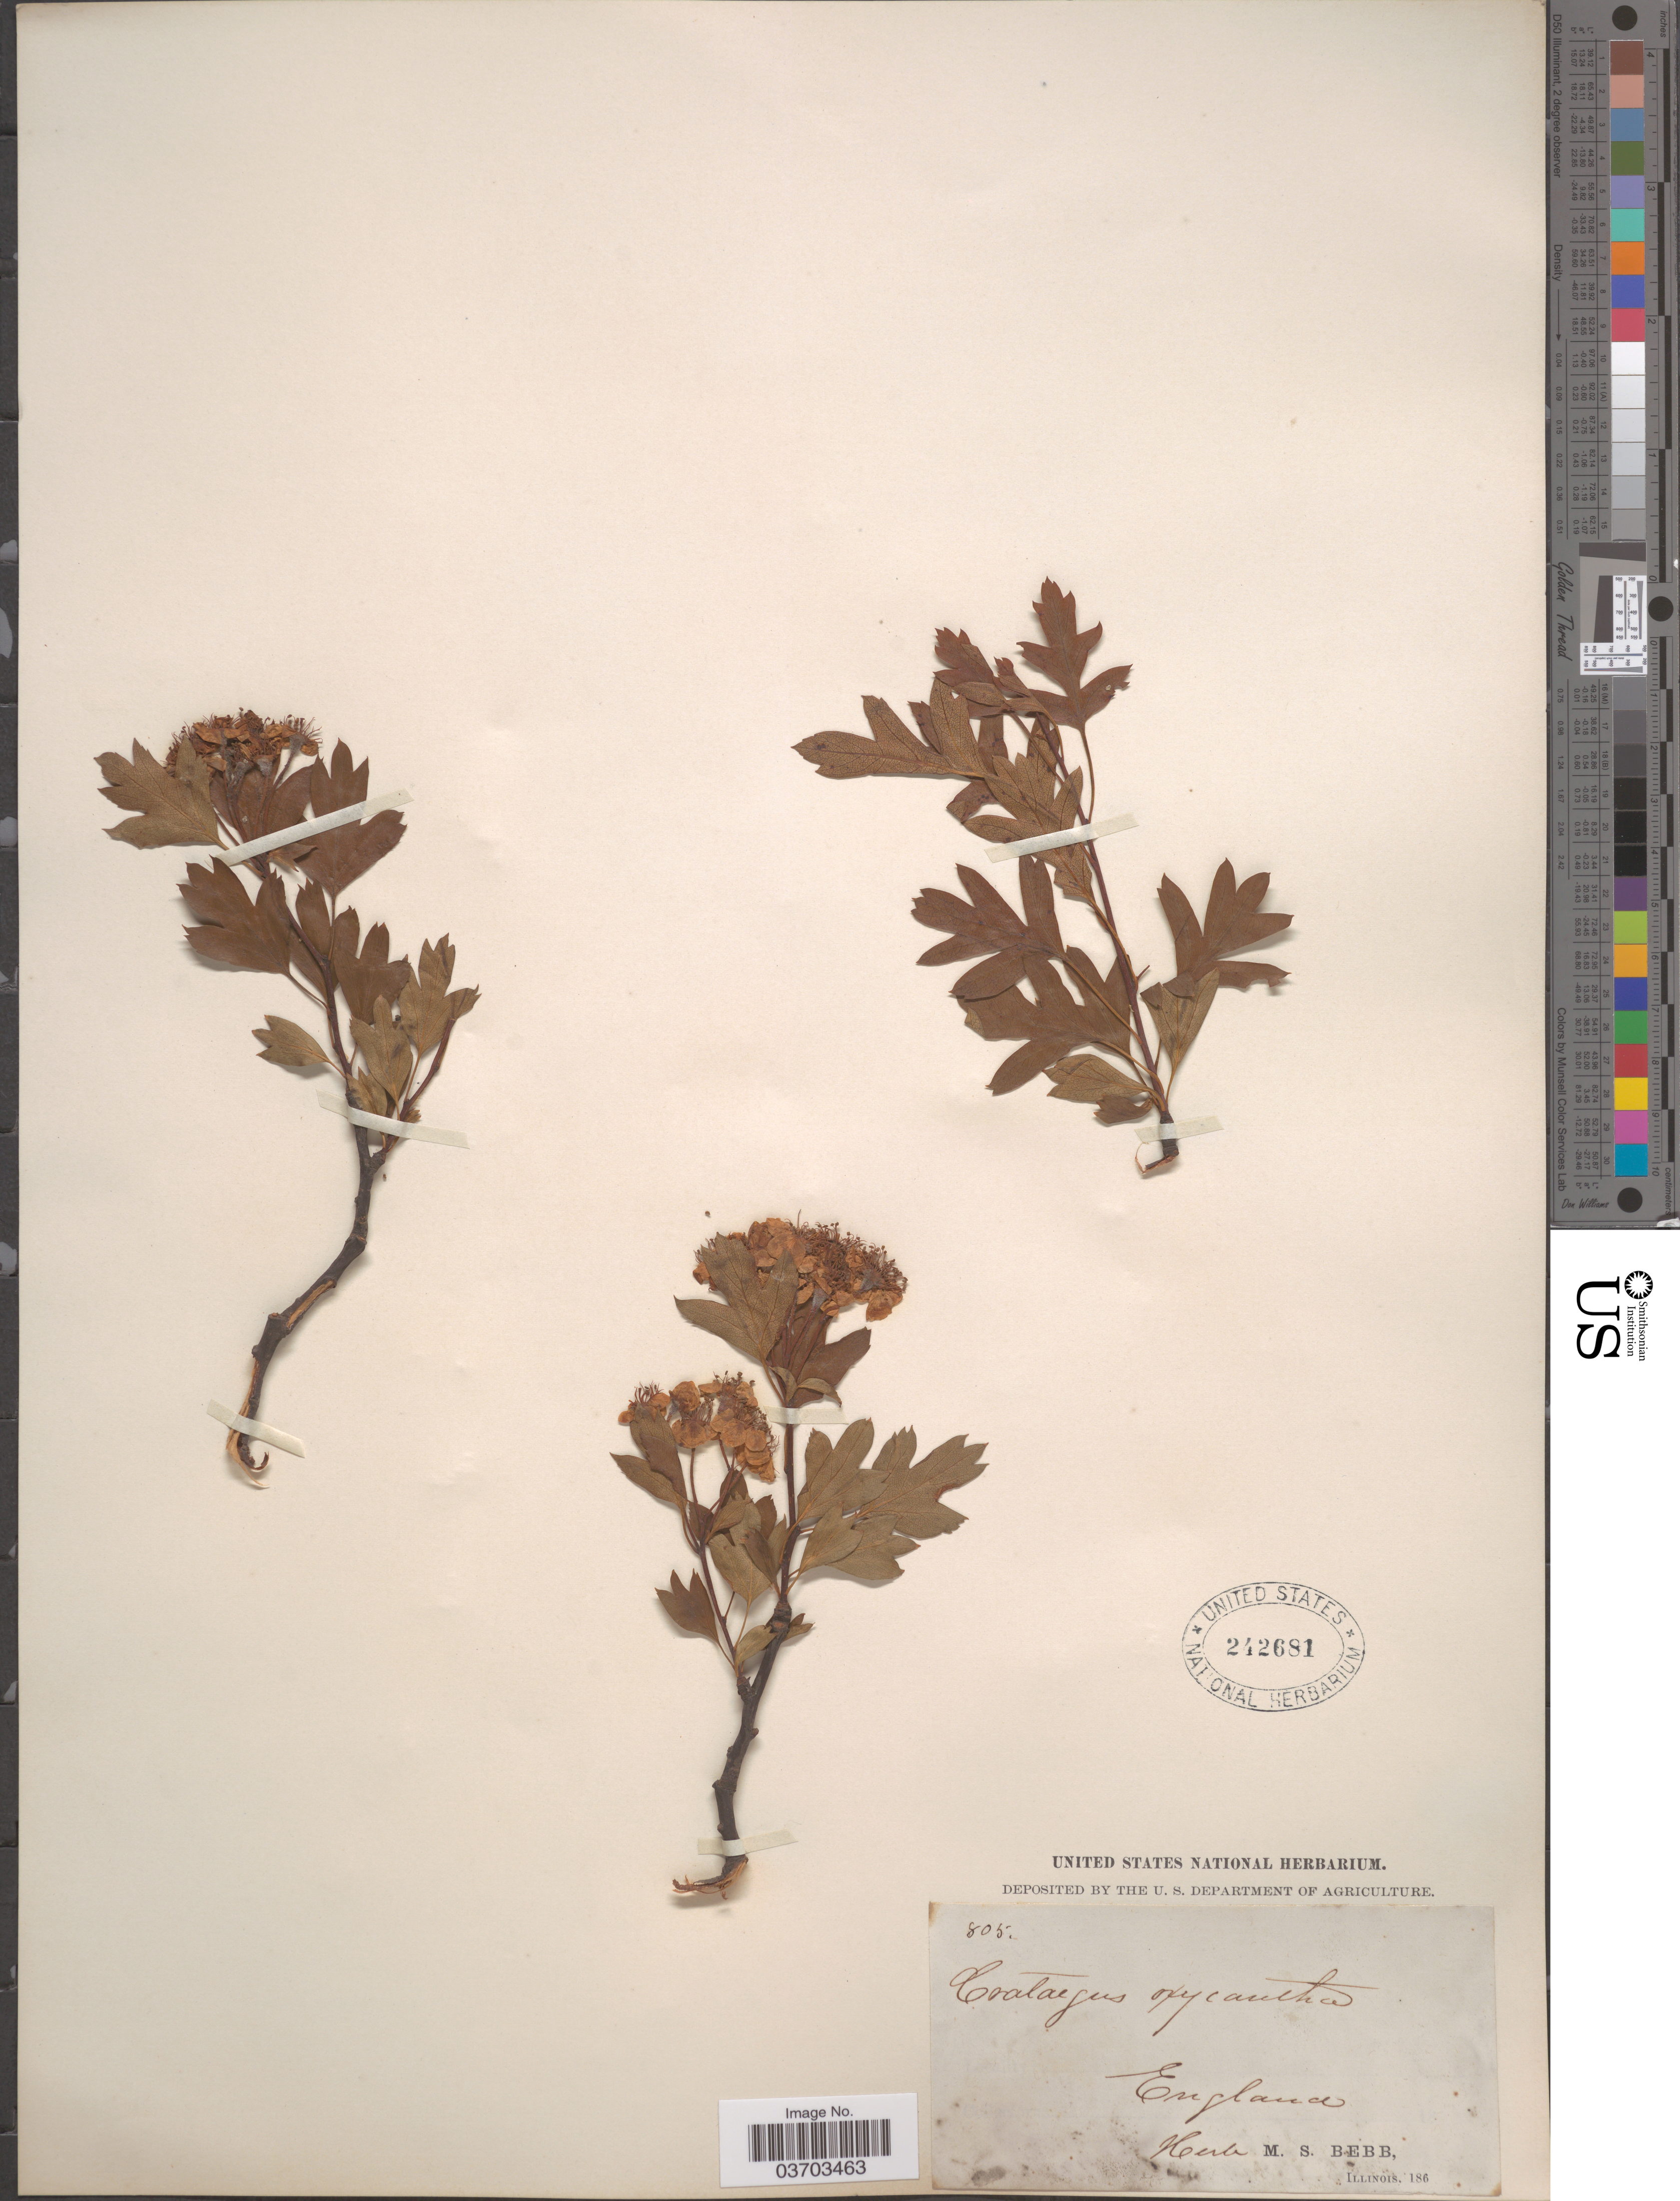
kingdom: Plantae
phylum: Tracheophyta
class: Magnoliopsida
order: Rosales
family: Rosaceae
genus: Crataegus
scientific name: Crataegus rhipidophylla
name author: Gand.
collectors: ex Herb. M. S. Bebb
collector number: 805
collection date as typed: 186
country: United Kingdom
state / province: England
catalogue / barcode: US 242681